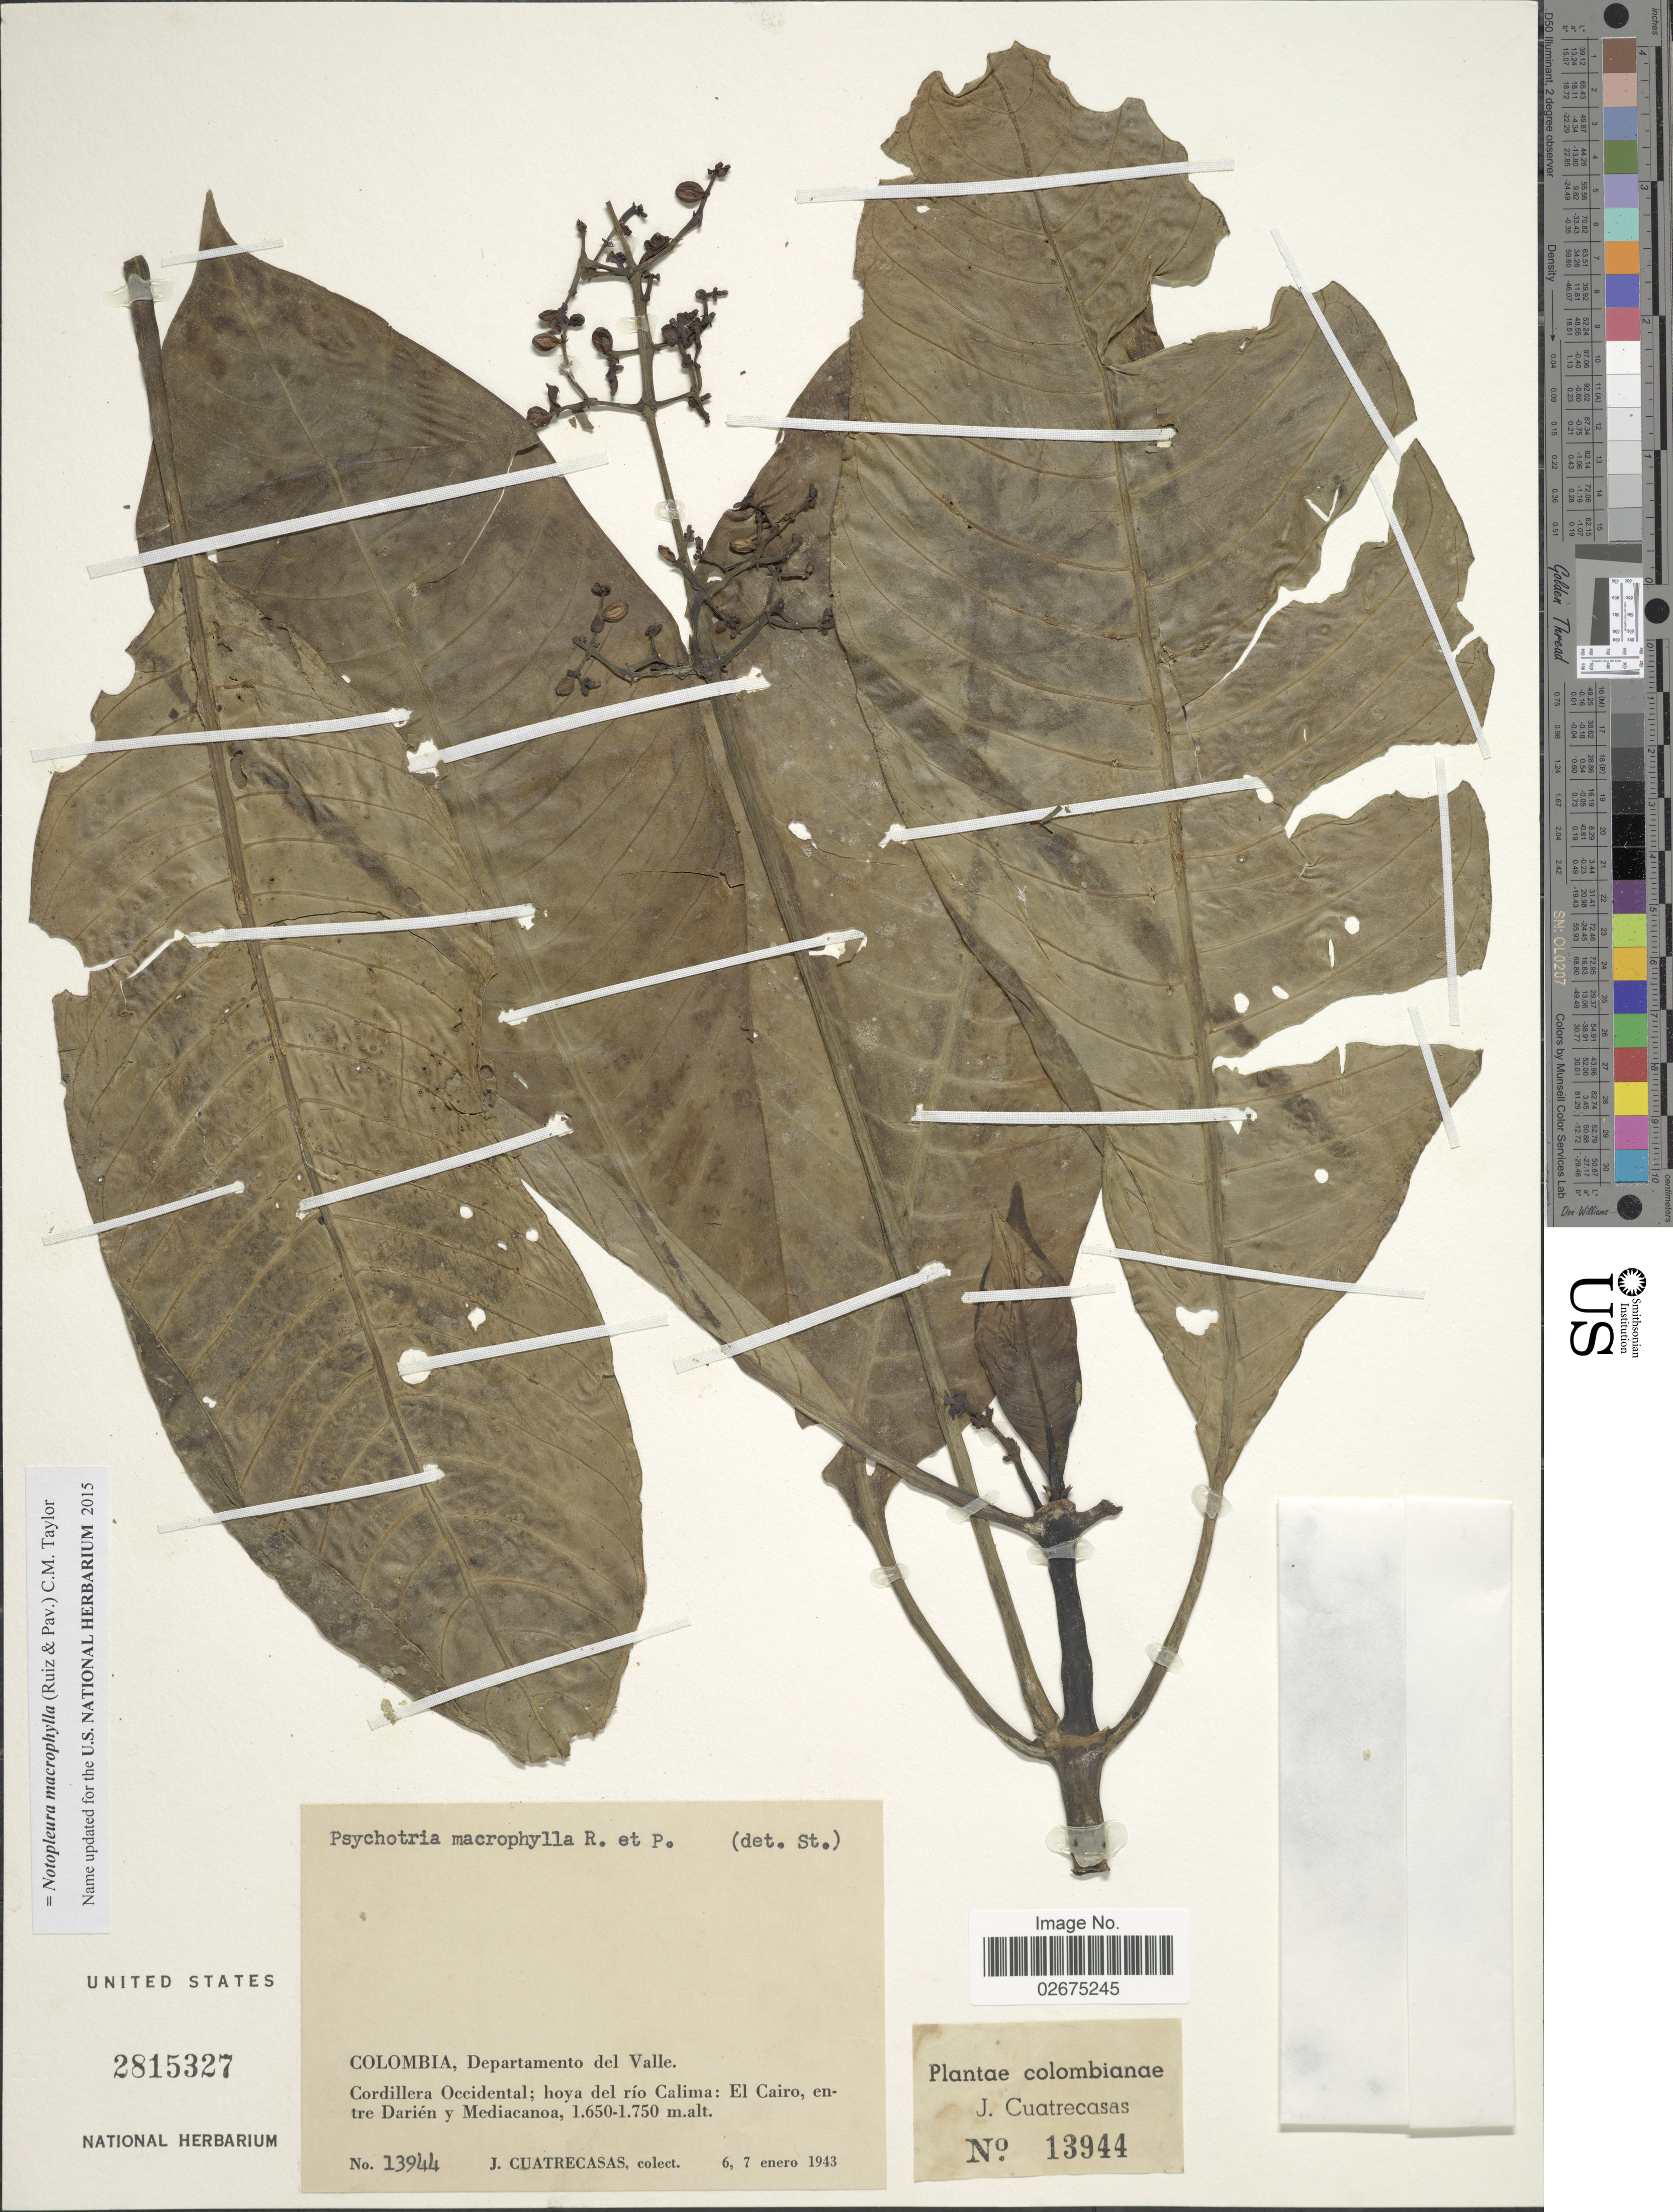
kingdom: Plantae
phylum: Tracheophyta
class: Magnoliopsida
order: Gentianales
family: Rubiaceae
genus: Notopleura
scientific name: Notopleura macrophylla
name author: (Ruiz & Pav.) C.M. Taylor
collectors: J. Cuatrecasas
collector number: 13944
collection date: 1943-01-06/1943-01-07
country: Colombia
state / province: Valle del Cauca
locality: Departamento del Valle, Cordillera Occidental; hoya del río Calima: El Cairo, entre Darién y Mediacanoa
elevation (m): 1650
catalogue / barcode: US 2815327